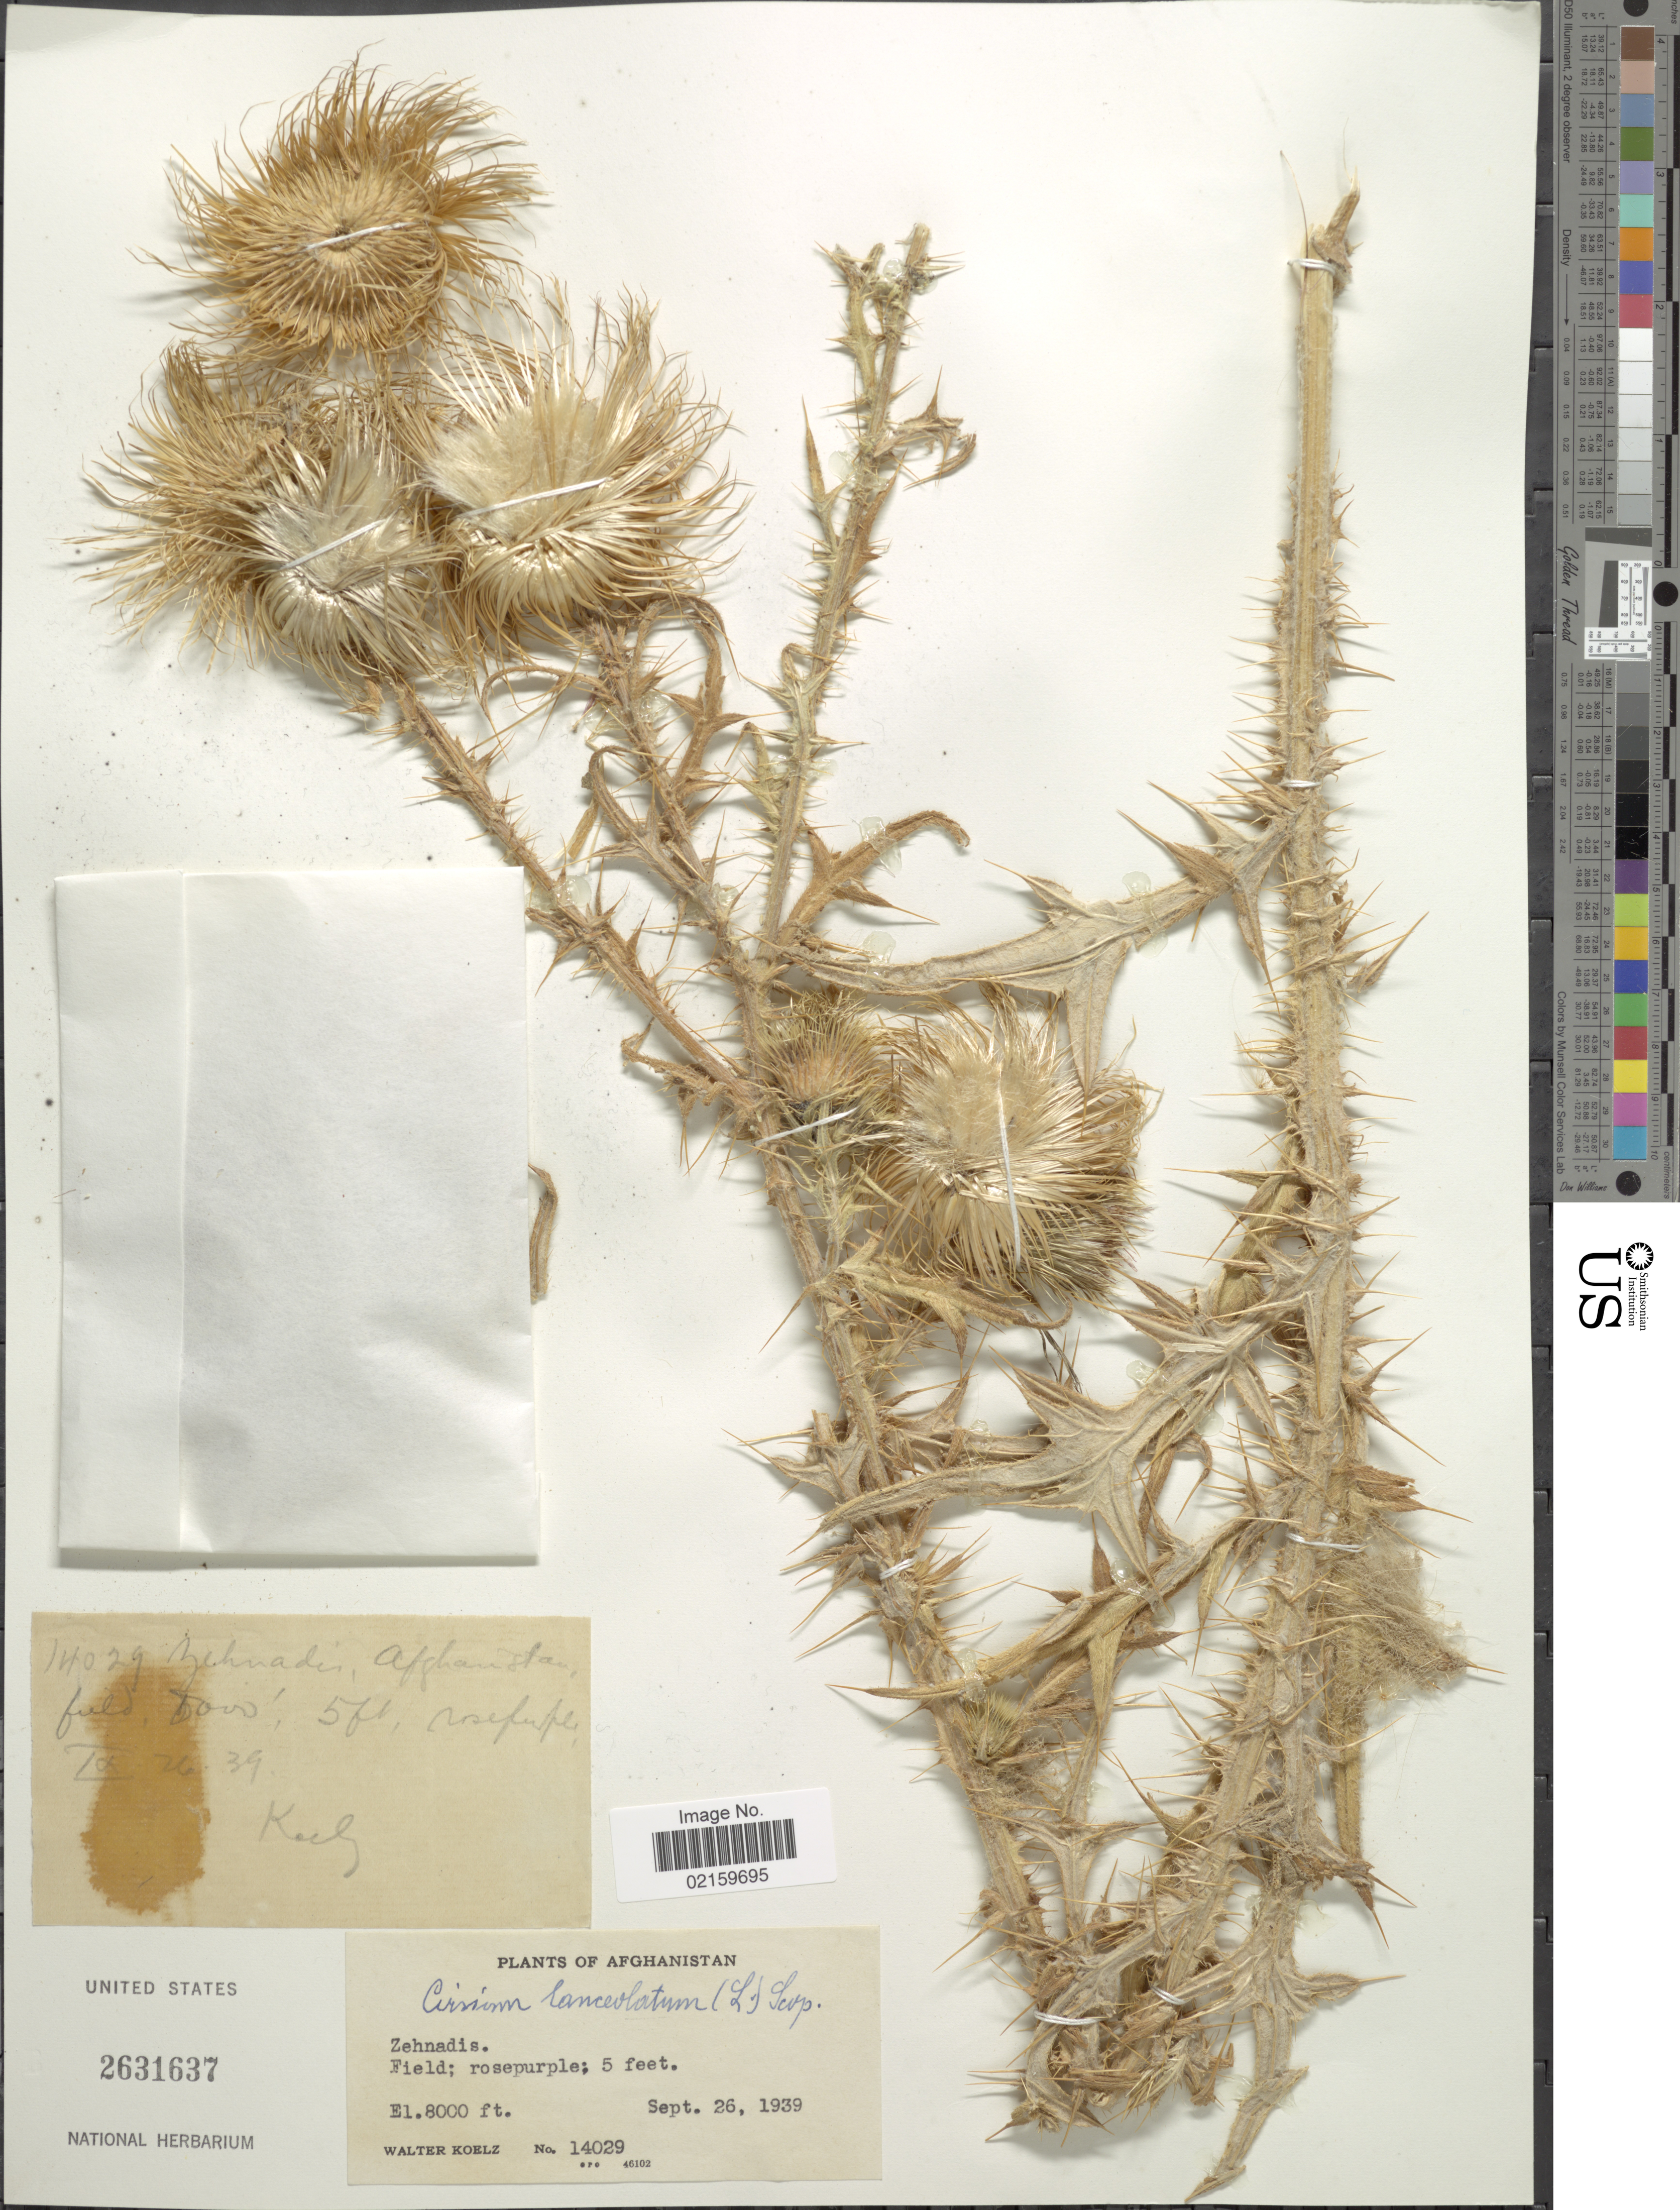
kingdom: Plantae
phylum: Tracheophyta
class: Magnoliopsida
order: Asterales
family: Asteraceae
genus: Cirsium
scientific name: Cirsium vulgare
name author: (Savi) Ten.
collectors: W. N. Koelz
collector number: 14029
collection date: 1939-09-26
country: Afghanistan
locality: Zehnadis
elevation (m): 2438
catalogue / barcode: US 2631637